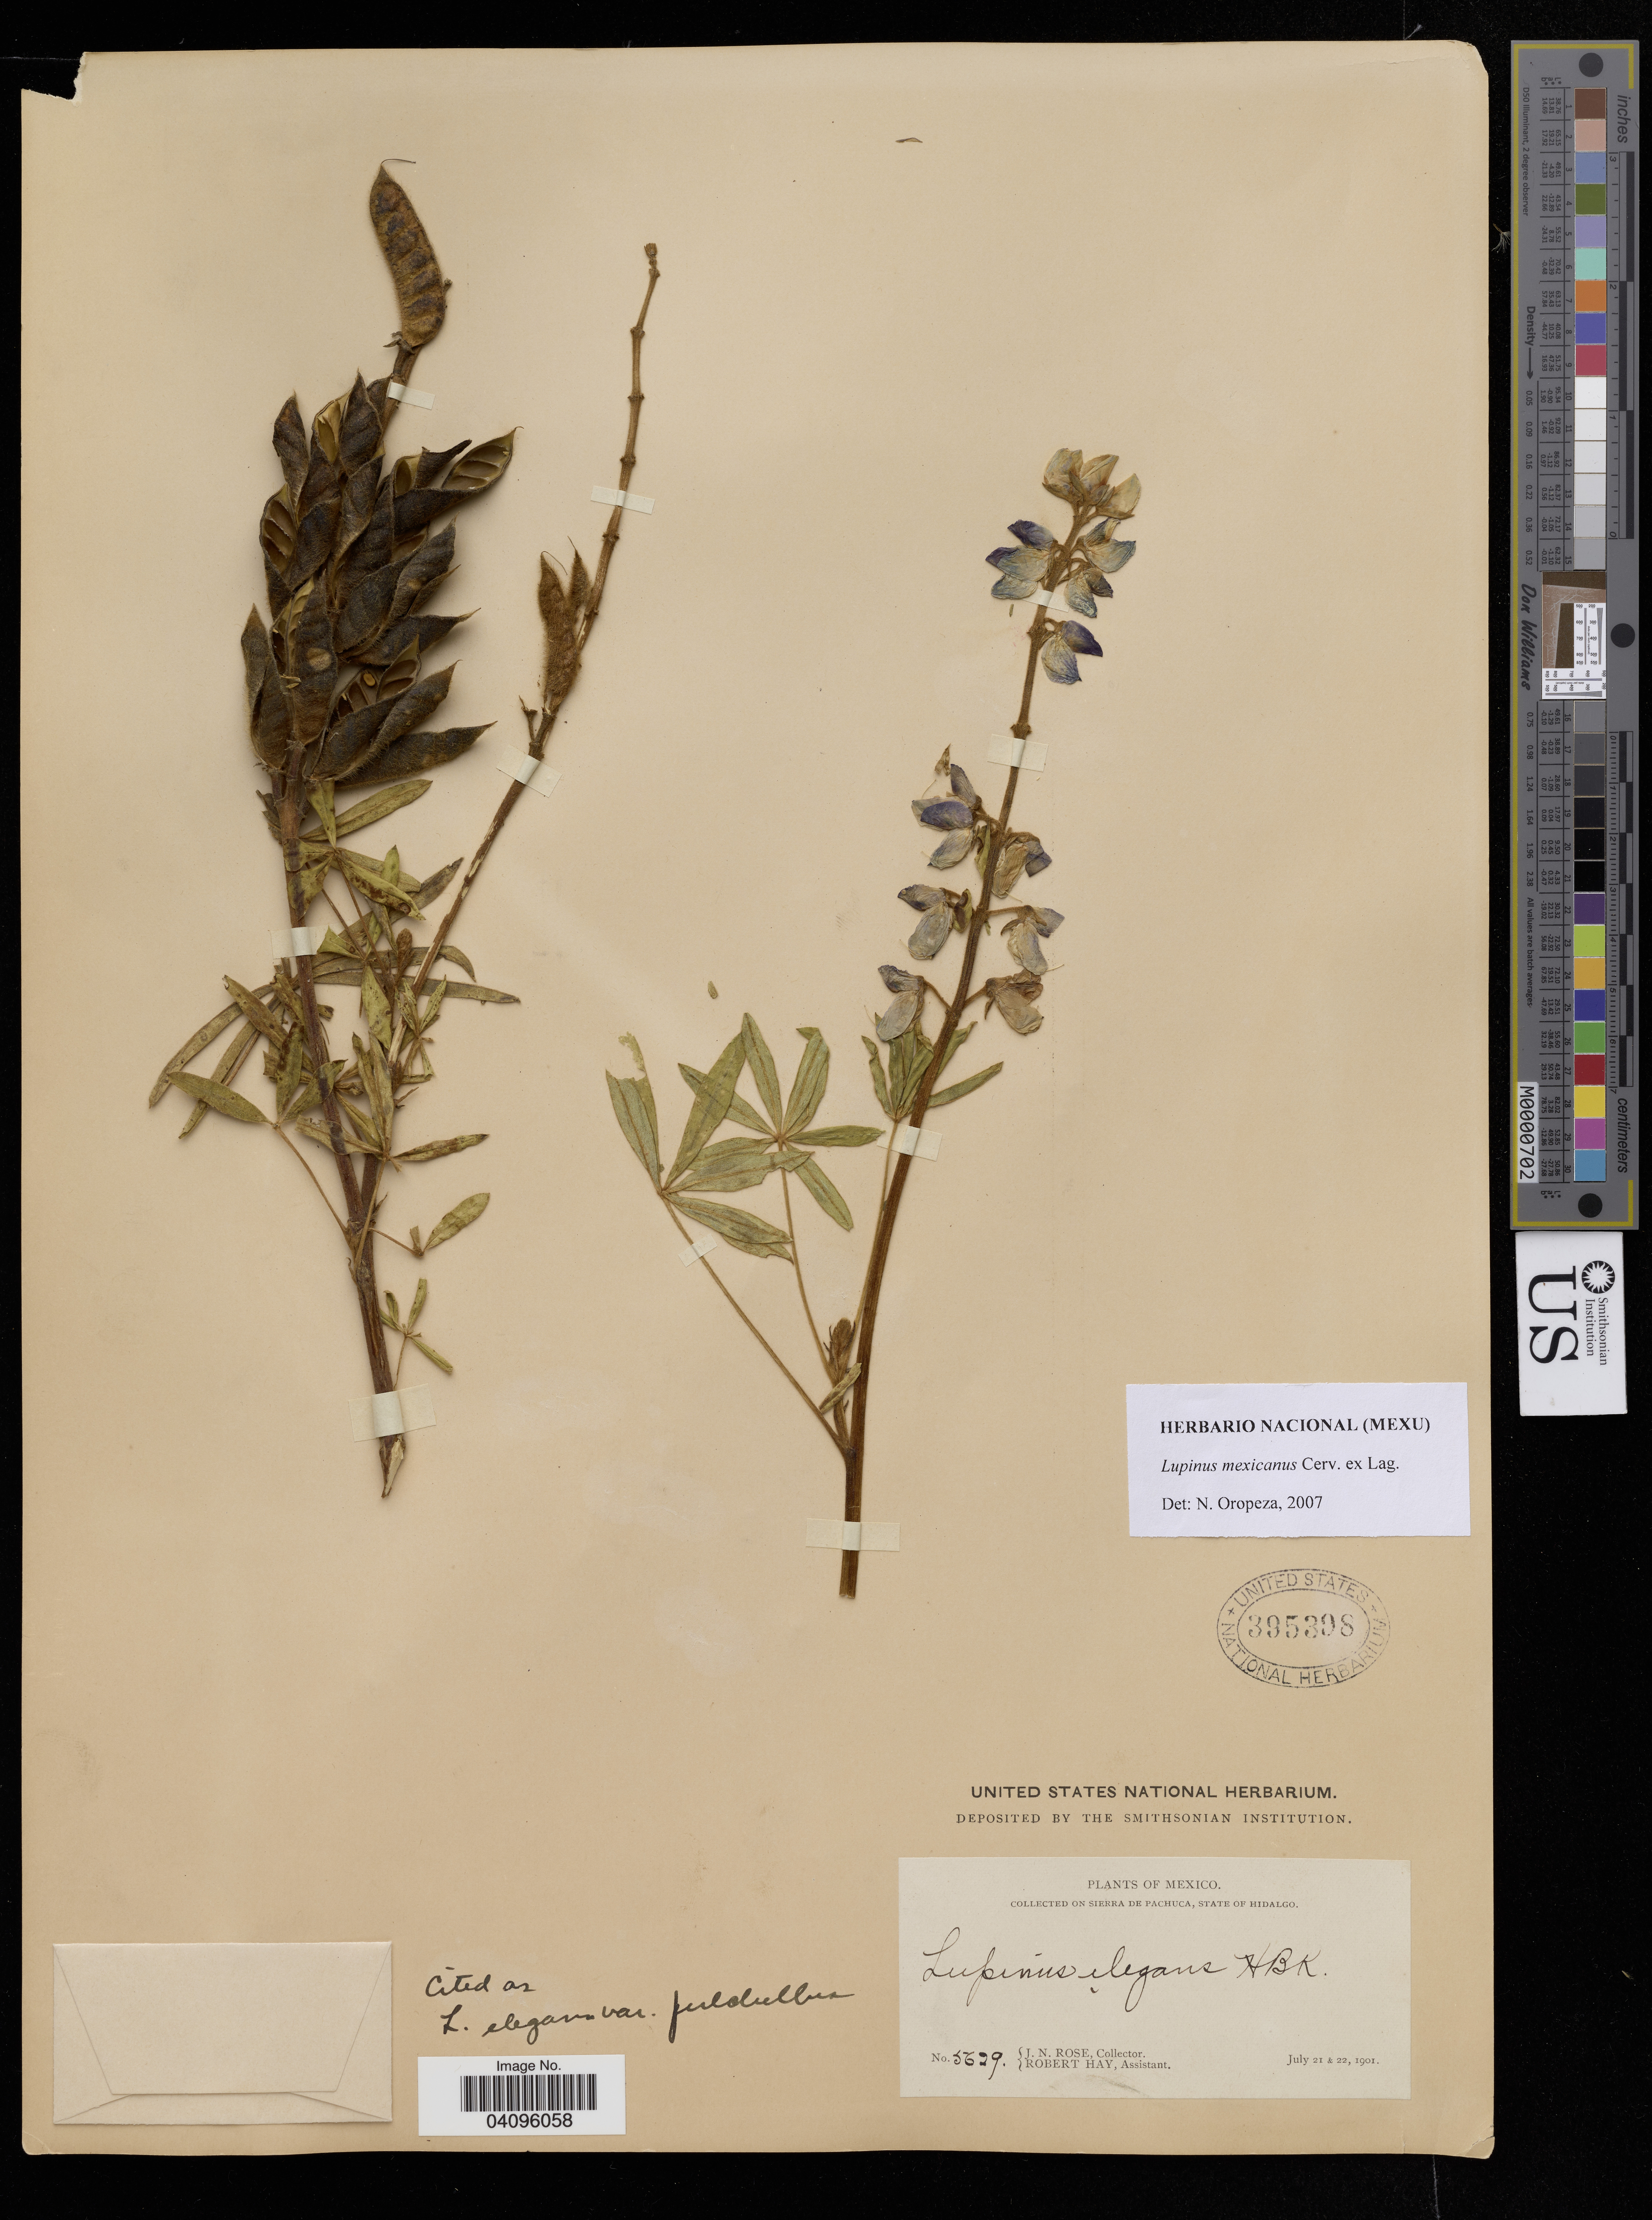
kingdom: Plantae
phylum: Tracheophyta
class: Magnoliopsida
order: Fabales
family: Fabaceae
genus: Lupinus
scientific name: Lupinus mexicanus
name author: Cerv. ex Lag.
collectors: J. N. Rose & R. Hay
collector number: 5629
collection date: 1901-07-21/1901-07-22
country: Mexico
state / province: Hidalgo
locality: Sierra de Pachuca.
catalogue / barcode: US 395398